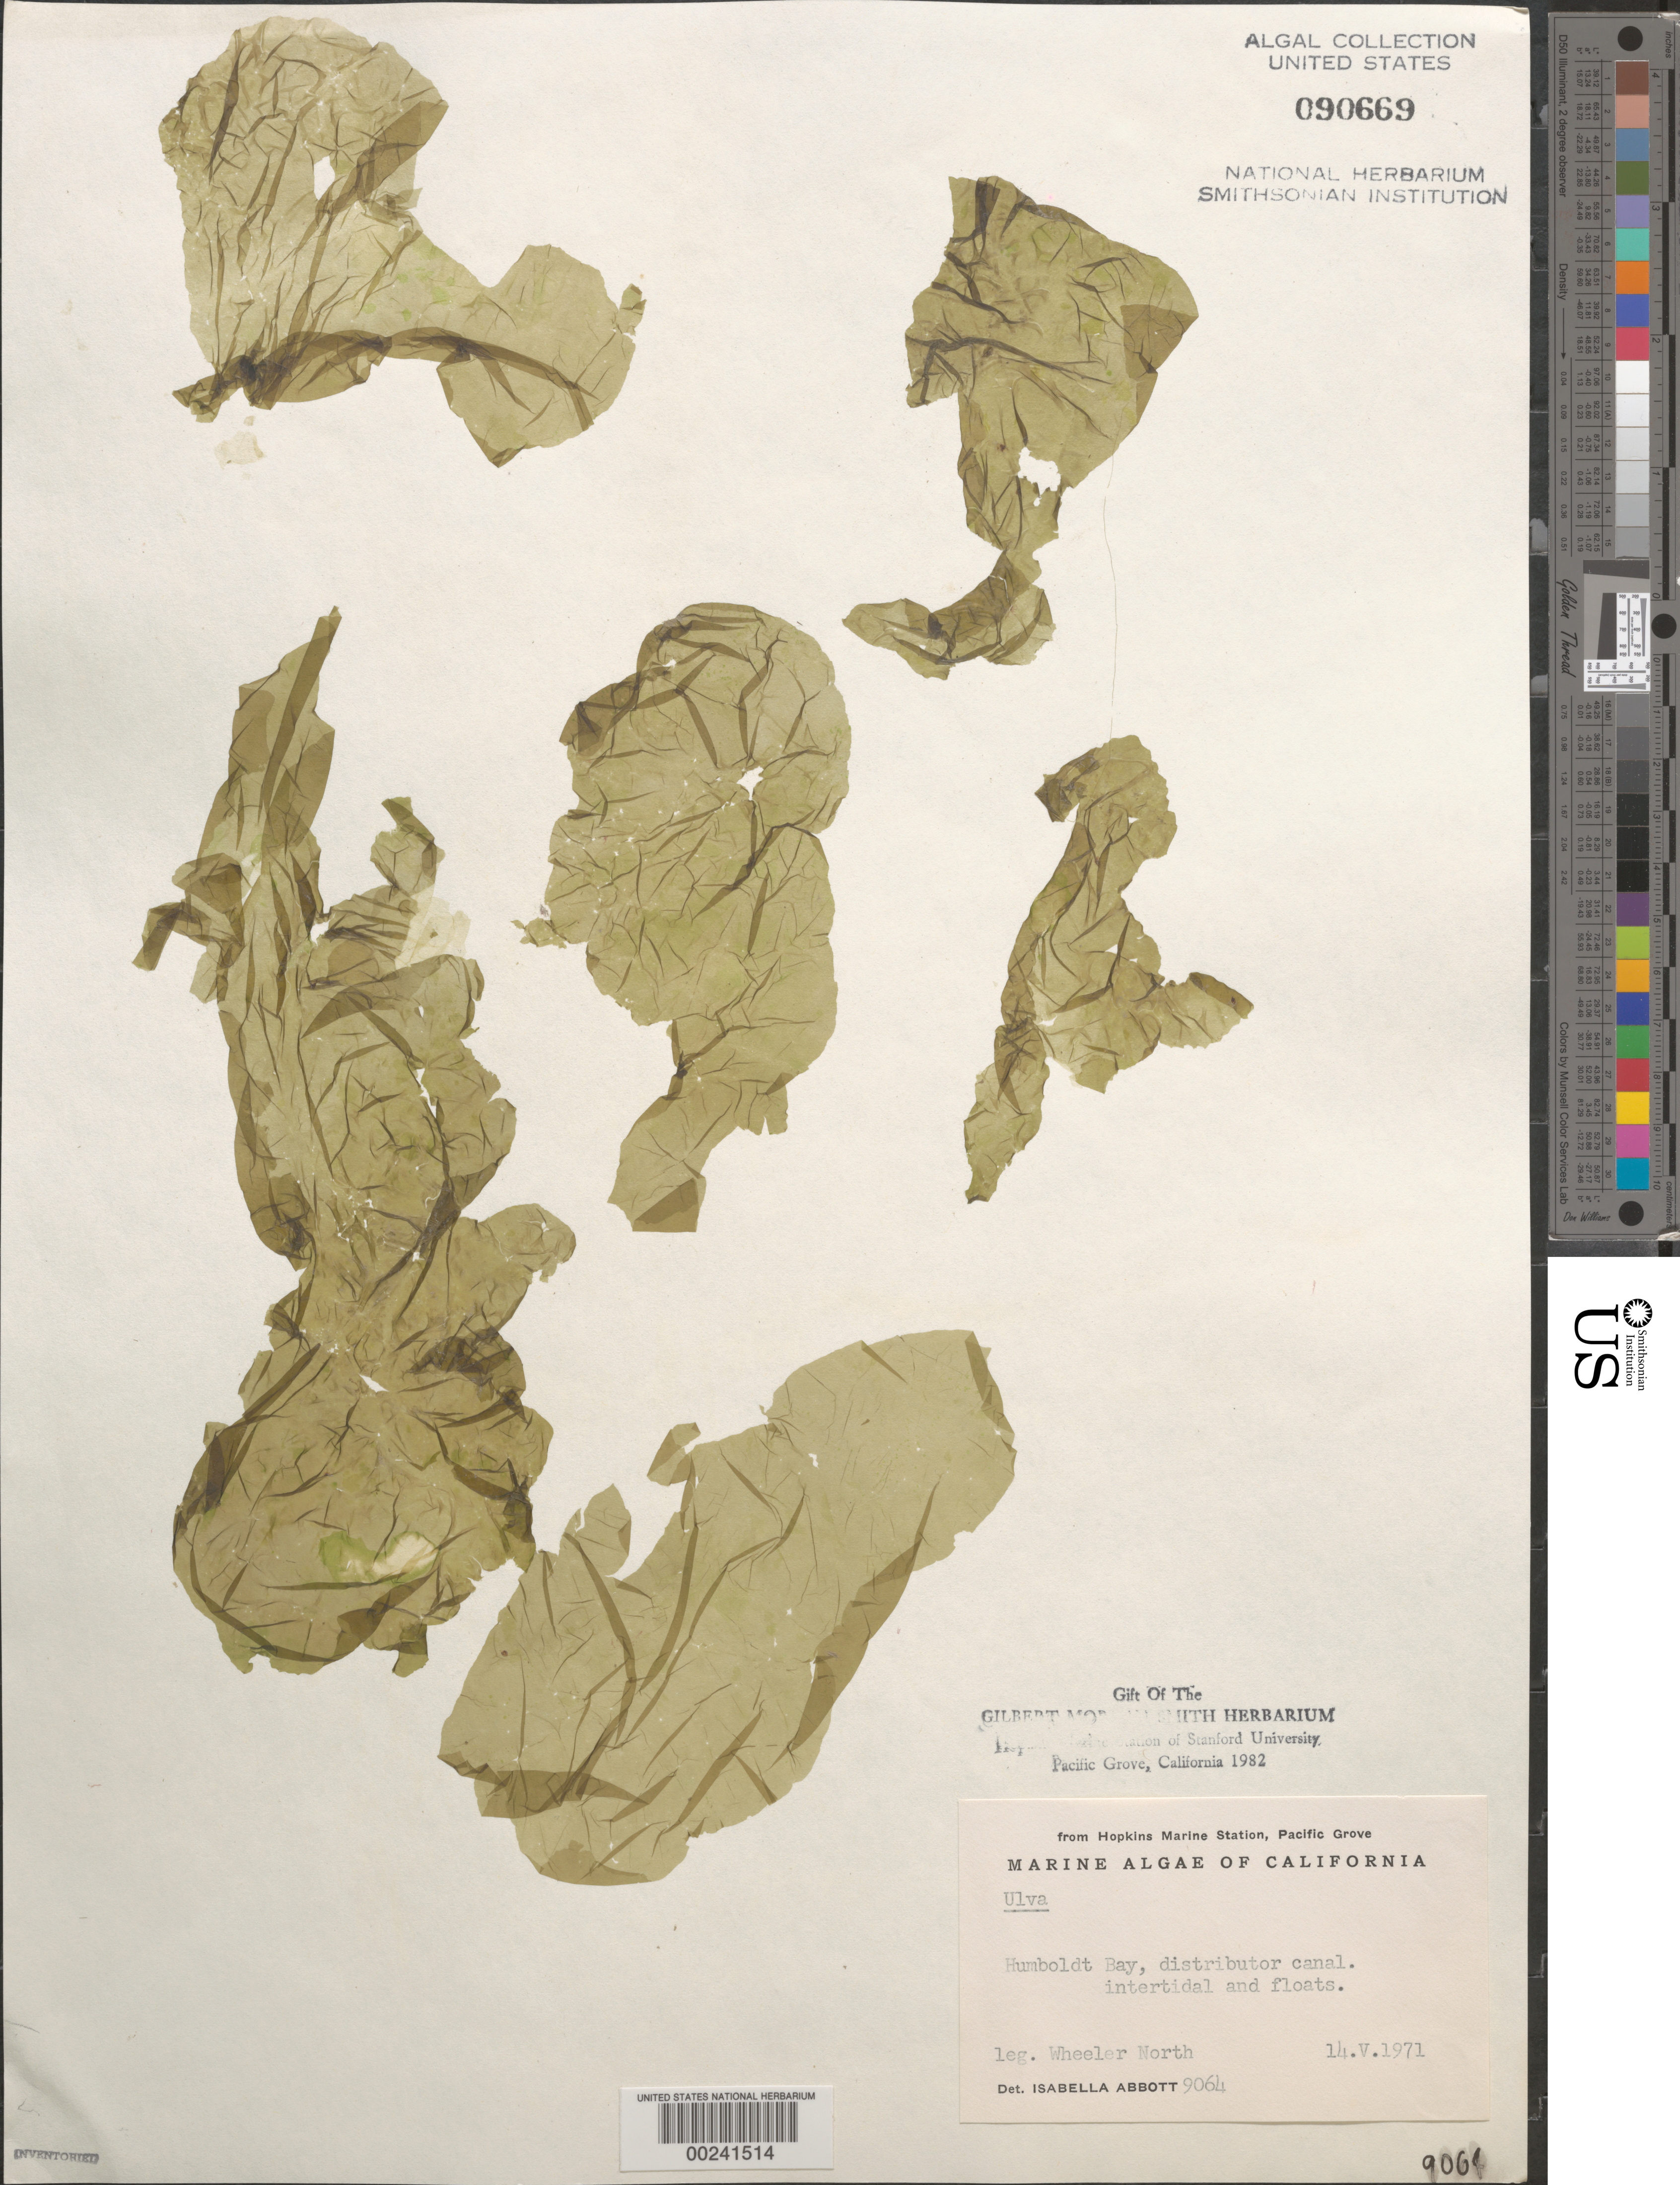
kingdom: Plantae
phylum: Chlorophyta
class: Ulvophyceae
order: Ulvales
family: Ulvaceae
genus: Ulva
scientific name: Ulva sp.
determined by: Abbott, Isabella A.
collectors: W. North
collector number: IAA 9064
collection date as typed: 14 May 1971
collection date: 1971-05-14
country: United States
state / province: California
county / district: Humboldt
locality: Humboldt Bay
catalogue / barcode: US 90669